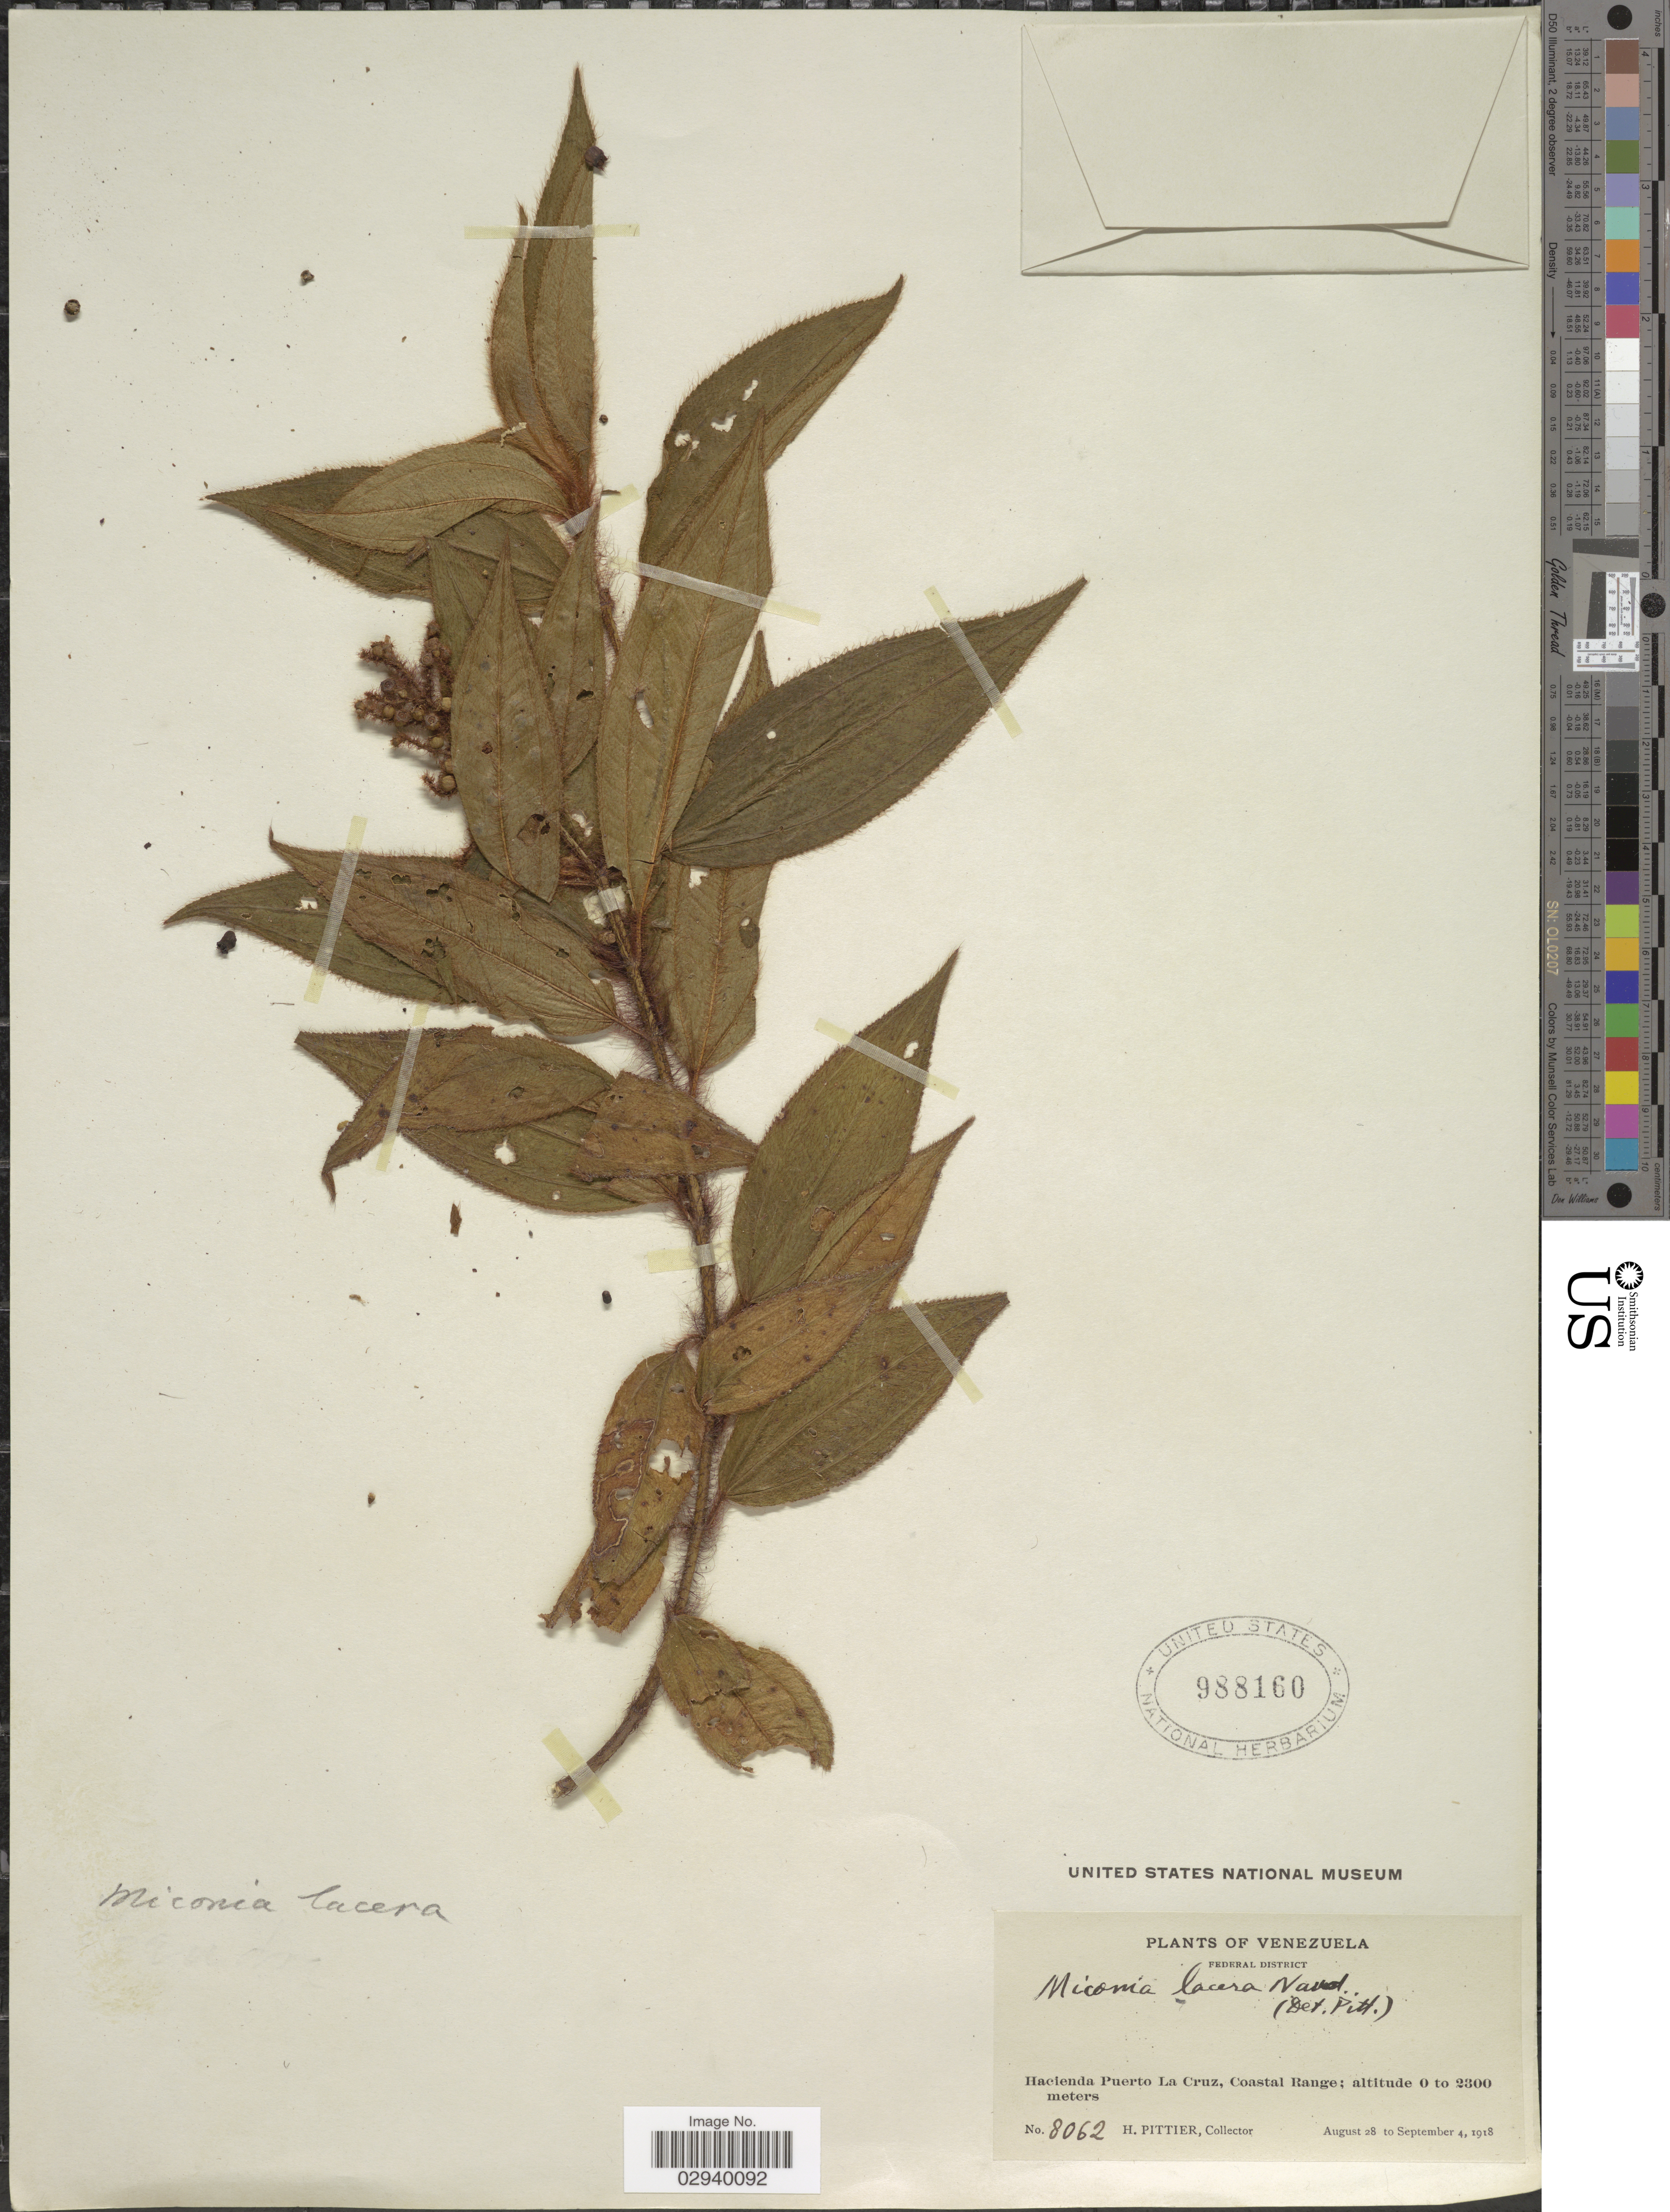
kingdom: Plantae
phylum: Tracheophyta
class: Magnoliopsida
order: Myrtales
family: Melastomataceae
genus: Miconia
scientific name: Miconia lacera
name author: (Bonpl.) Naudin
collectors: H. F. Pittier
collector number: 8062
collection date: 1918-08-28/1918-09-04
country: Venezuela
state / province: Distrito Federal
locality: Federal District. Hacienda Puerto La Cruz, Coastal Range.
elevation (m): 0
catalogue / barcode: US 988160